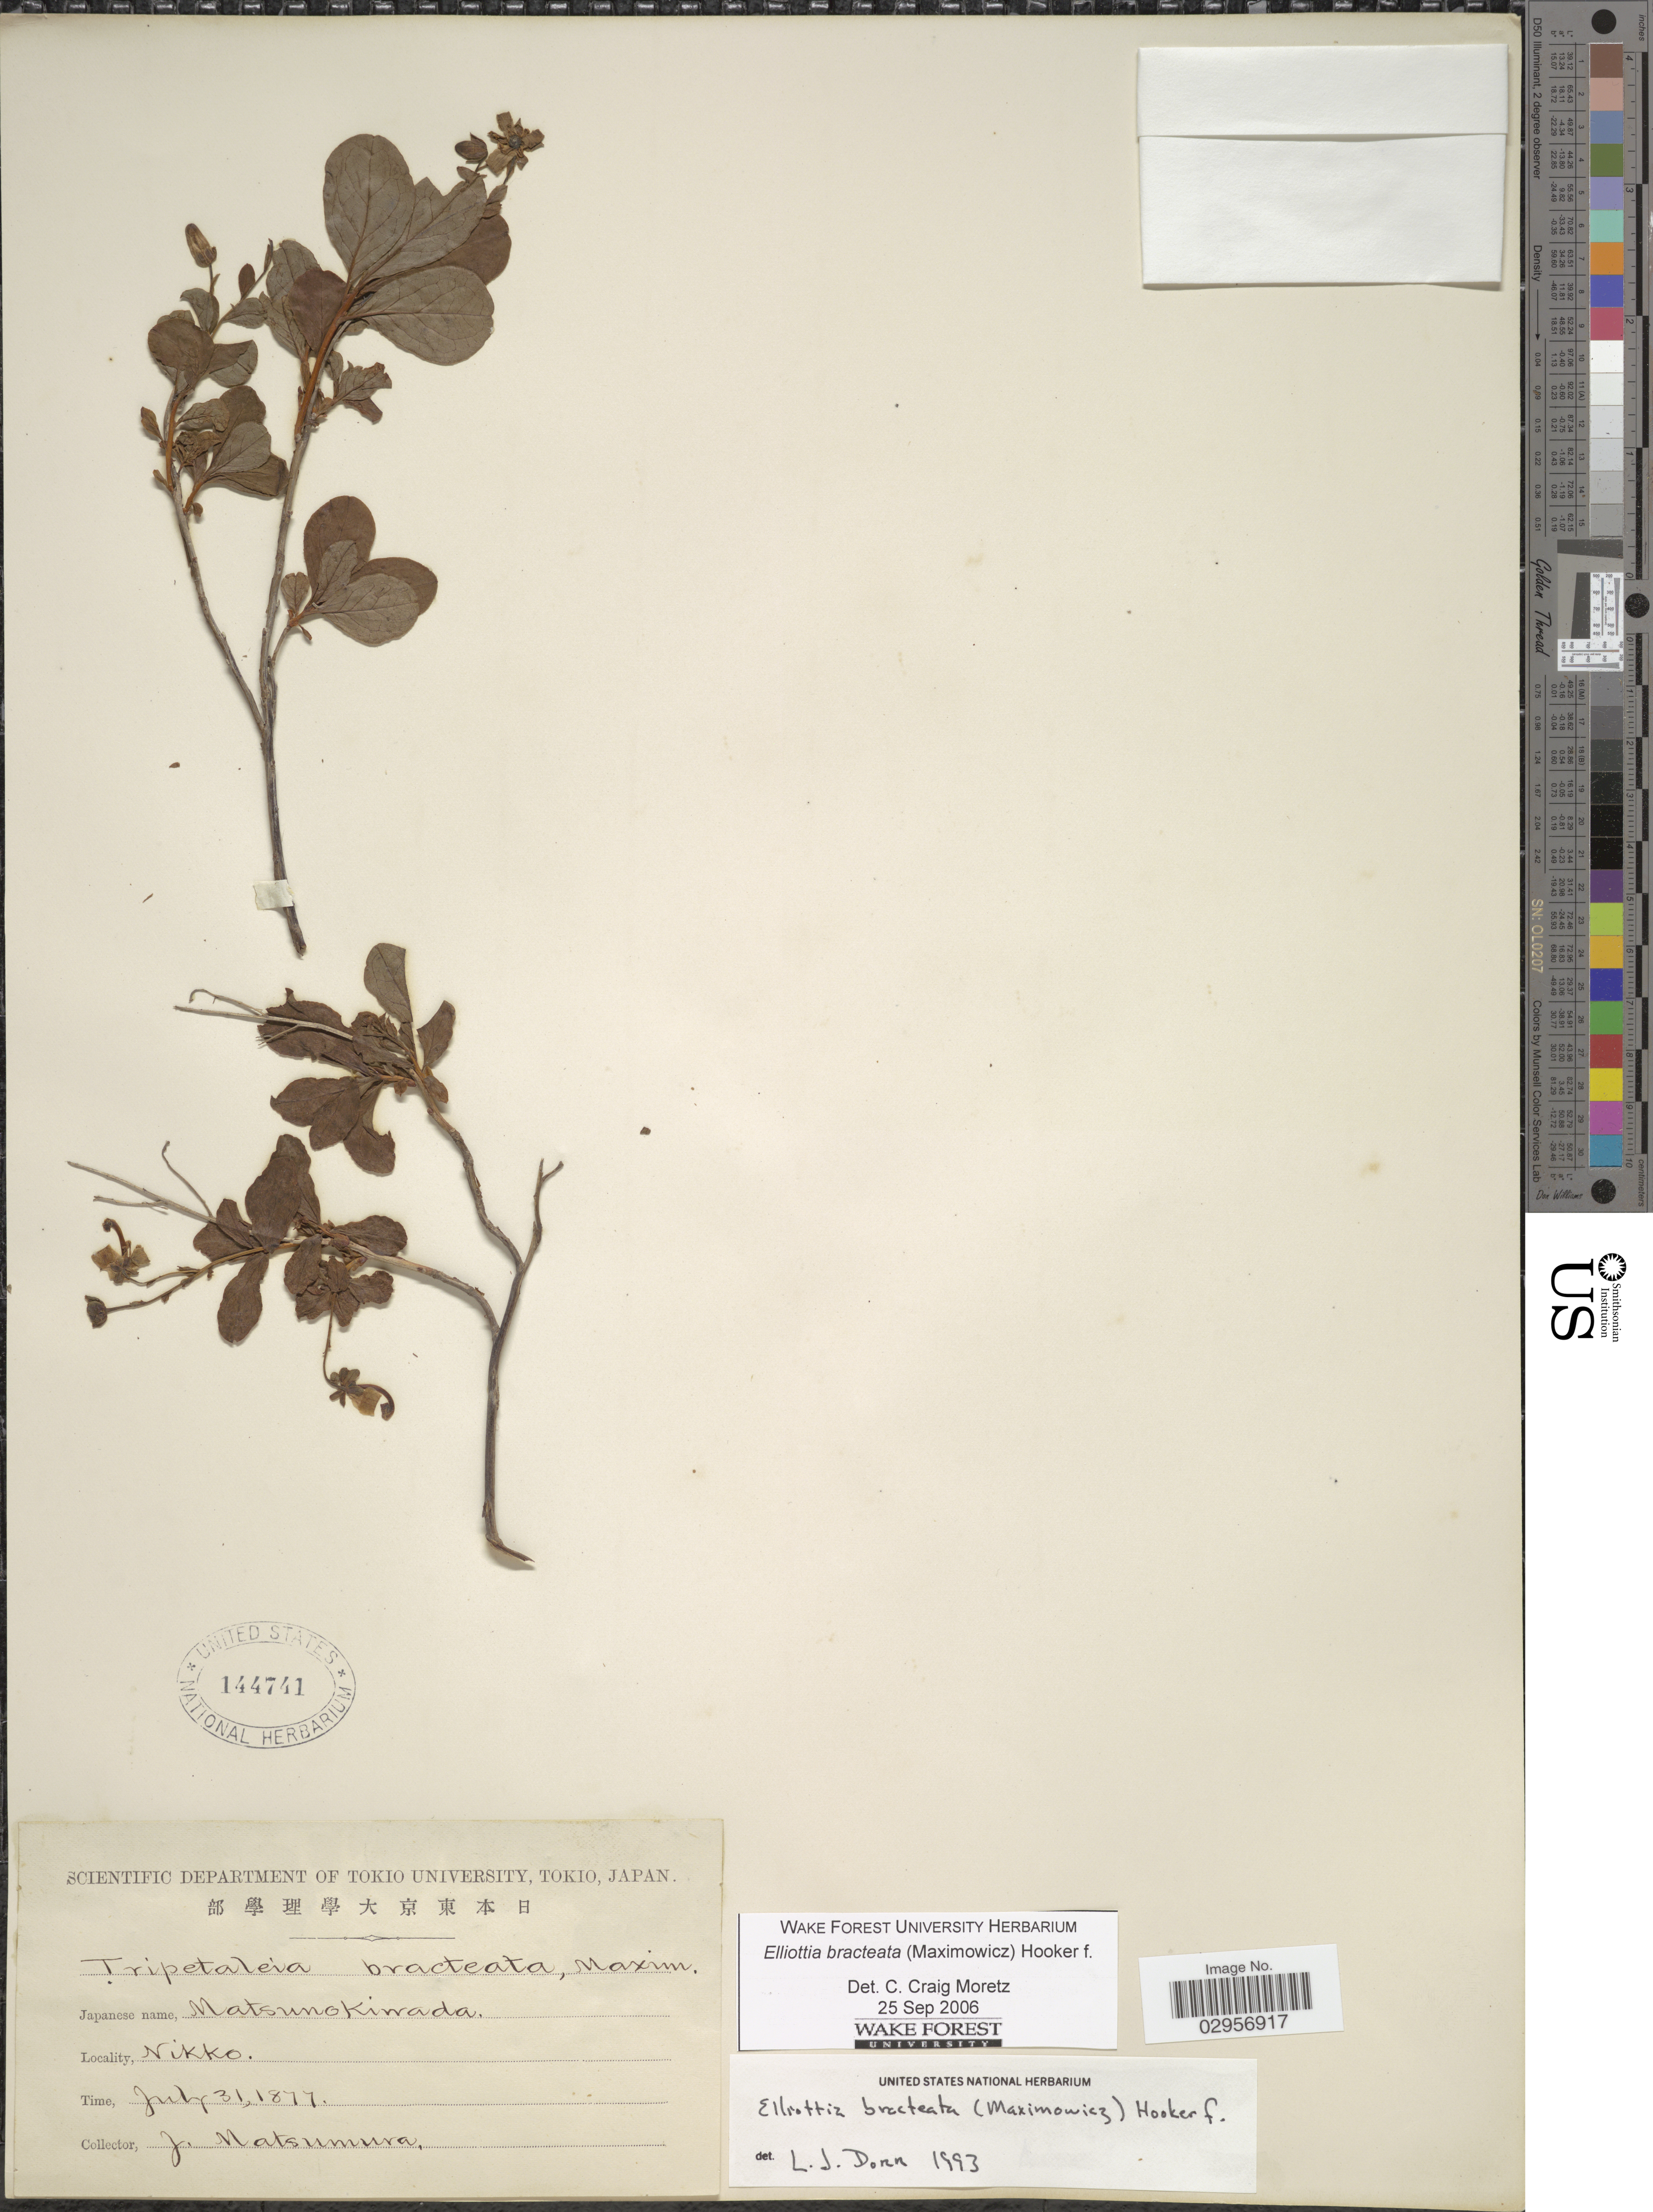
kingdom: Plantae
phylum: Tracheophyta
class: Magnoliopsida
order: Ericales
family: Ericaceae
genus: Elliottia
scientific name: Elliottia bracteata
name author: Hook. f.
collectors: J. Matsumura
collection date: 1877-07-31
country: Japan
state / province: Totigi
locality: Nikko.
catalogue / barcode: US 144741